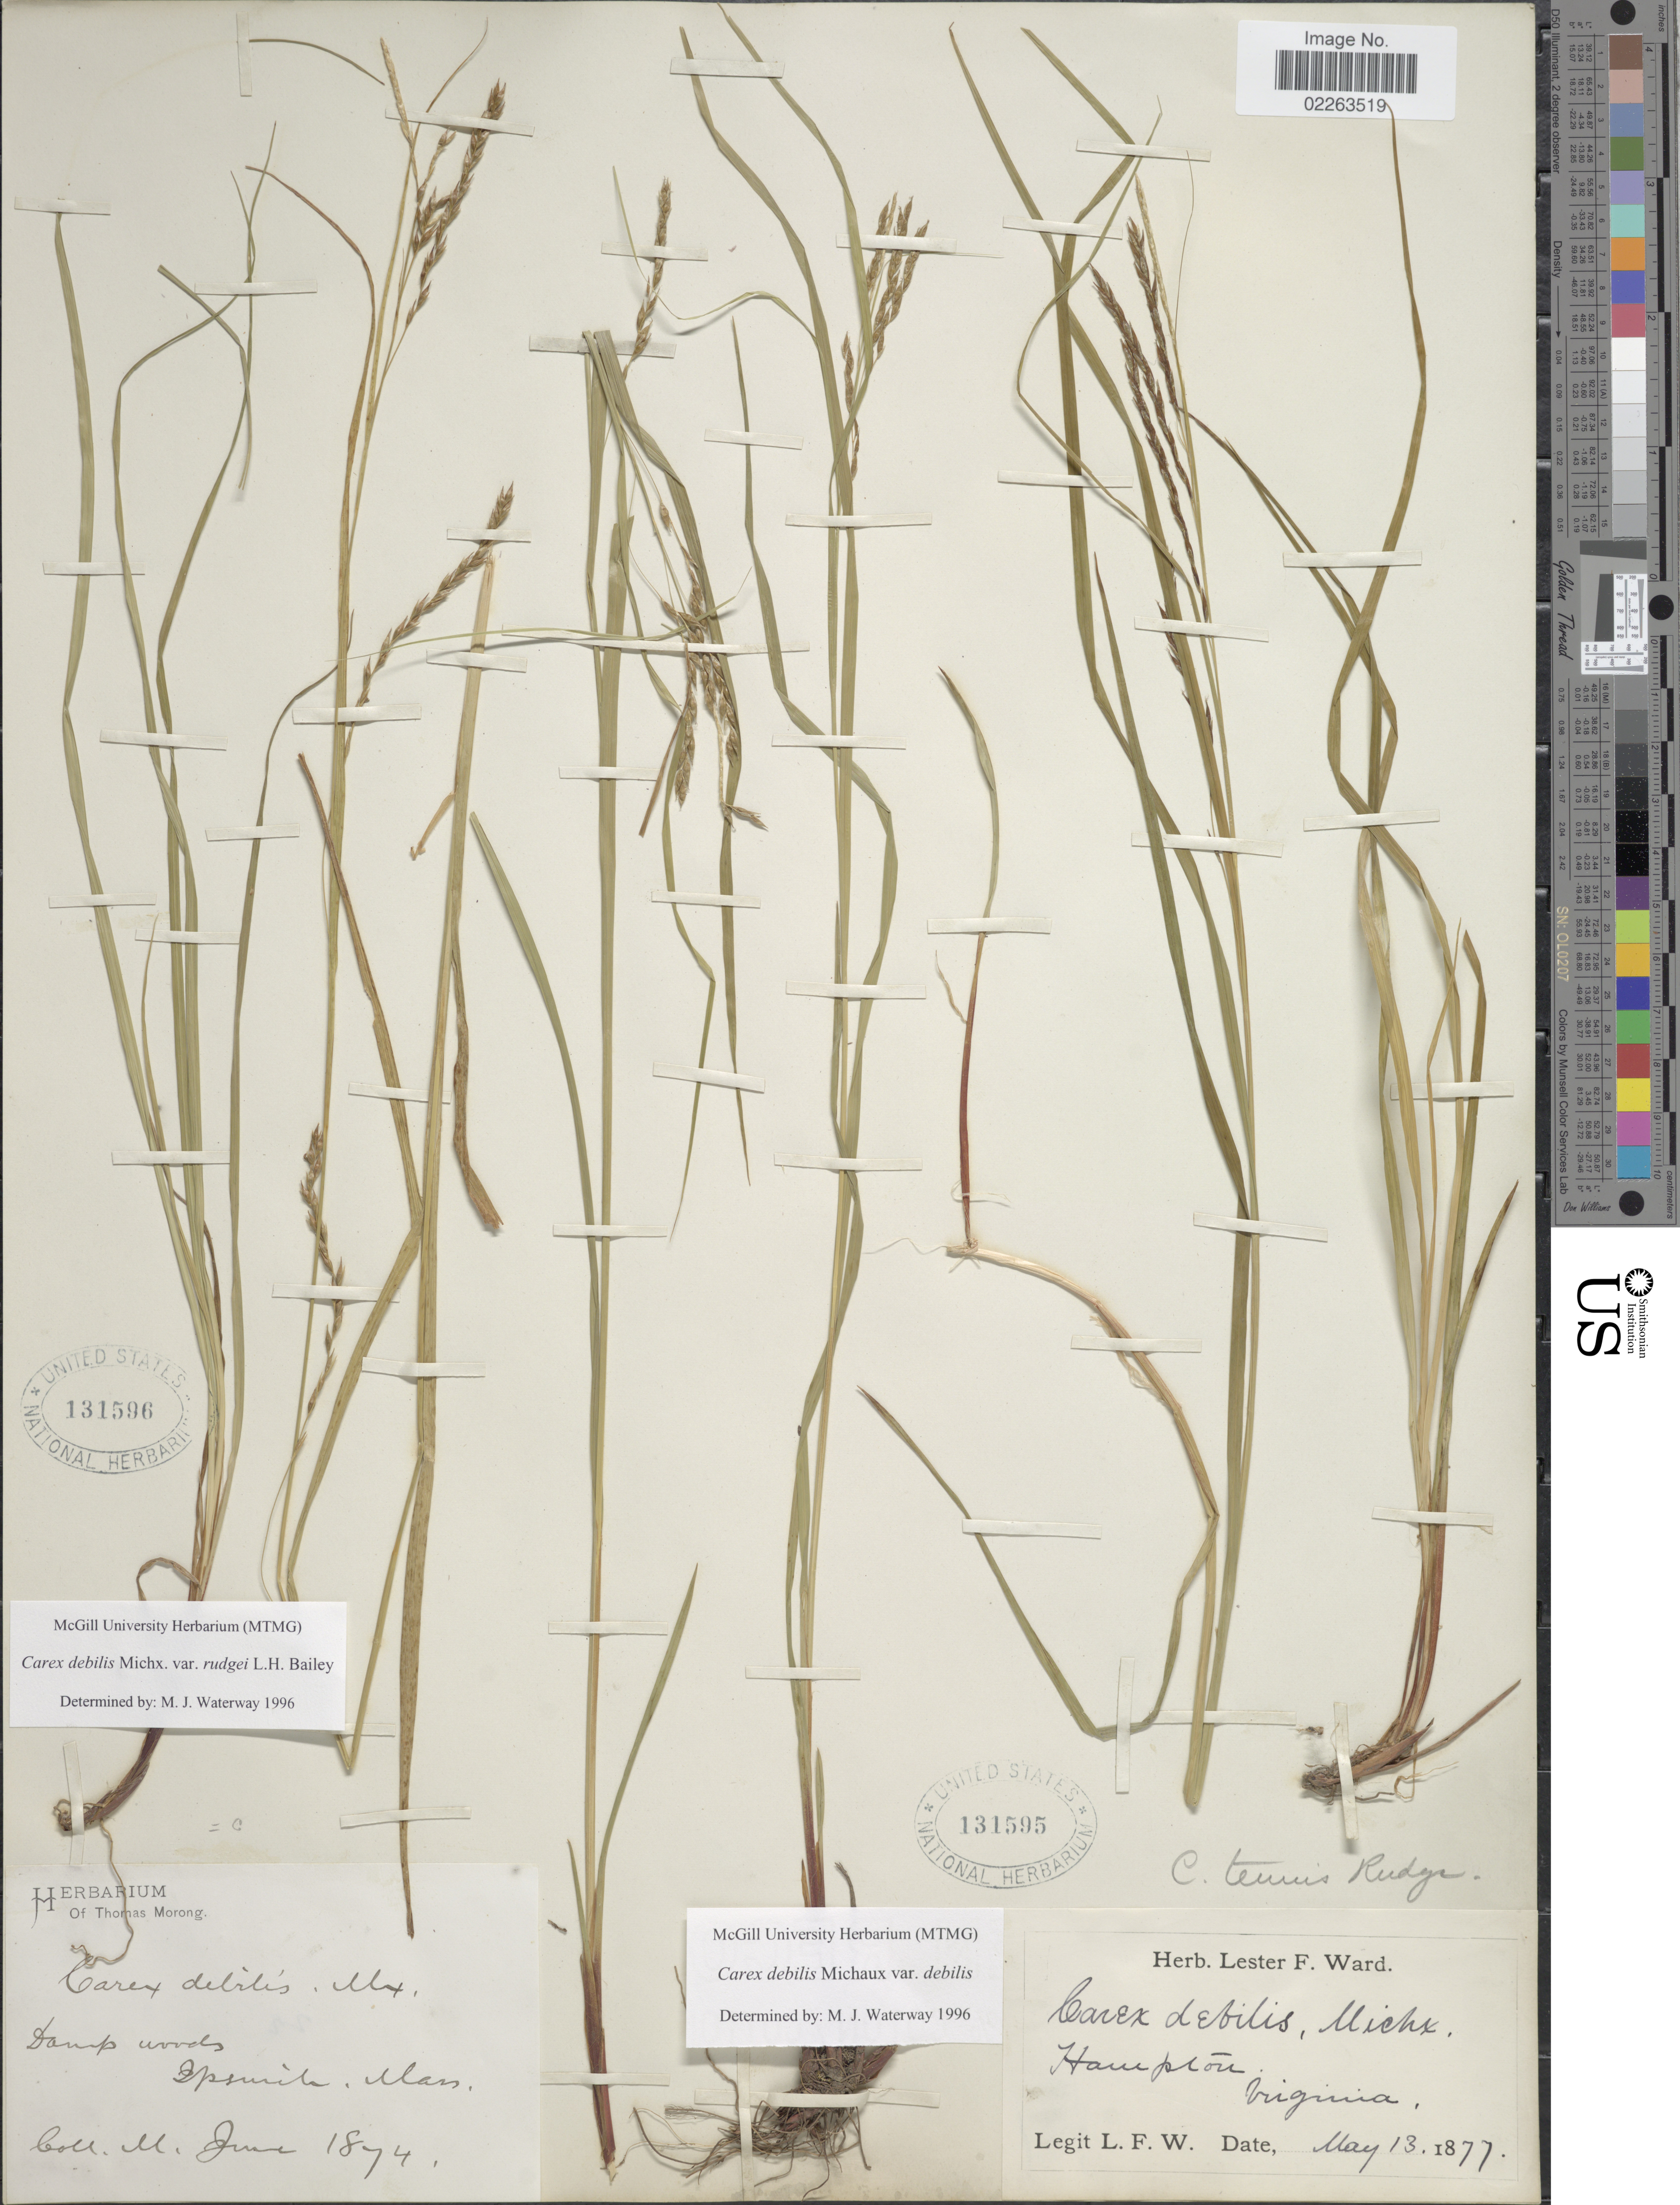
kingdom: Plantae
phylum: Tracheophyta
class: Liliopsida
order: Poales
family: Cyperaceae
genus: Carex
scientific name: Carex debilis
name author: Michx.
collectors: L. F. Ward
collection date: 1877-05-13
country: United States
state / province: Virginia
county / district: City of Hampton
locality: Hampton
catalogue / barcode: US 131595-2